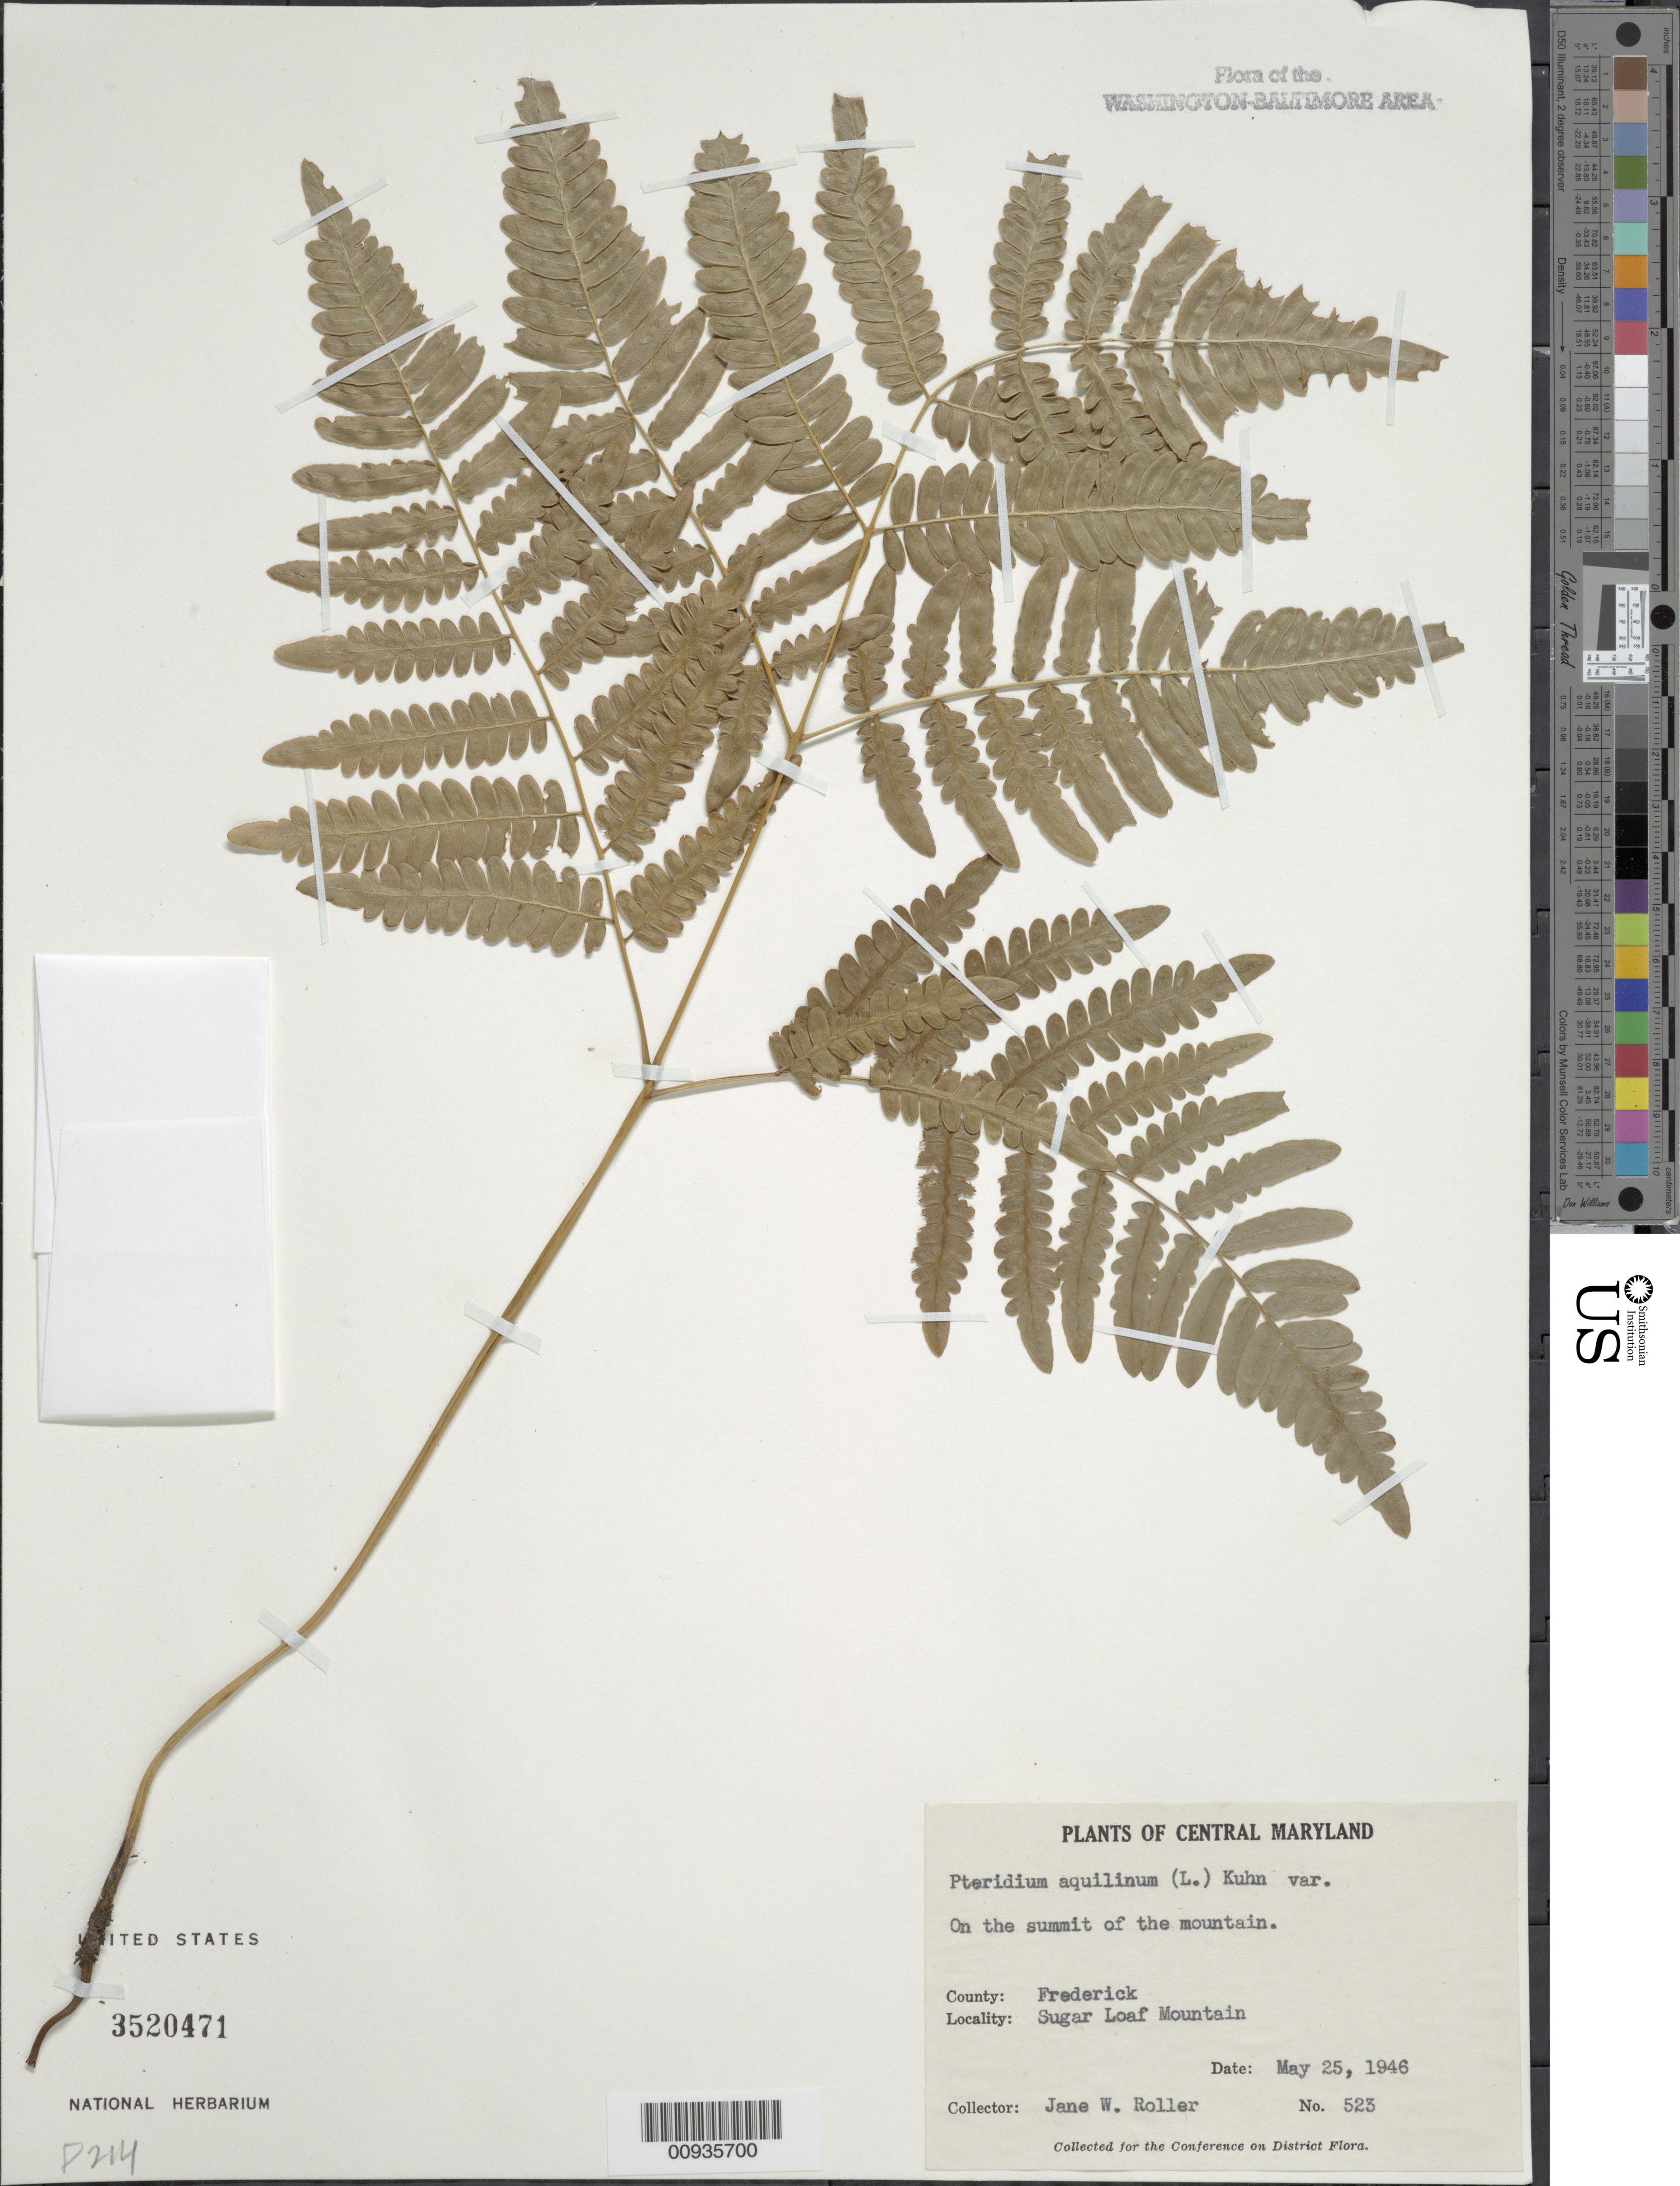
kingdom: Plantae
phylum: Tracheophyta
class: Polypodiopsida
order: Polypodiales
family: Dennstaedtiaceae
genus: Pteridium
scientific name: Pteridium aquilinum var. latiusculum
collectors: J. W. Roller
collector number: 523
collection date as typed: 25 May 1946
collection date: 1946-05-25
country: United States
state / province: Maryland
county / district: Frederick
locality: Sugar Loaf Mountain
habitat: On the summit of the mountain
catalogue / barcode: US 3520471